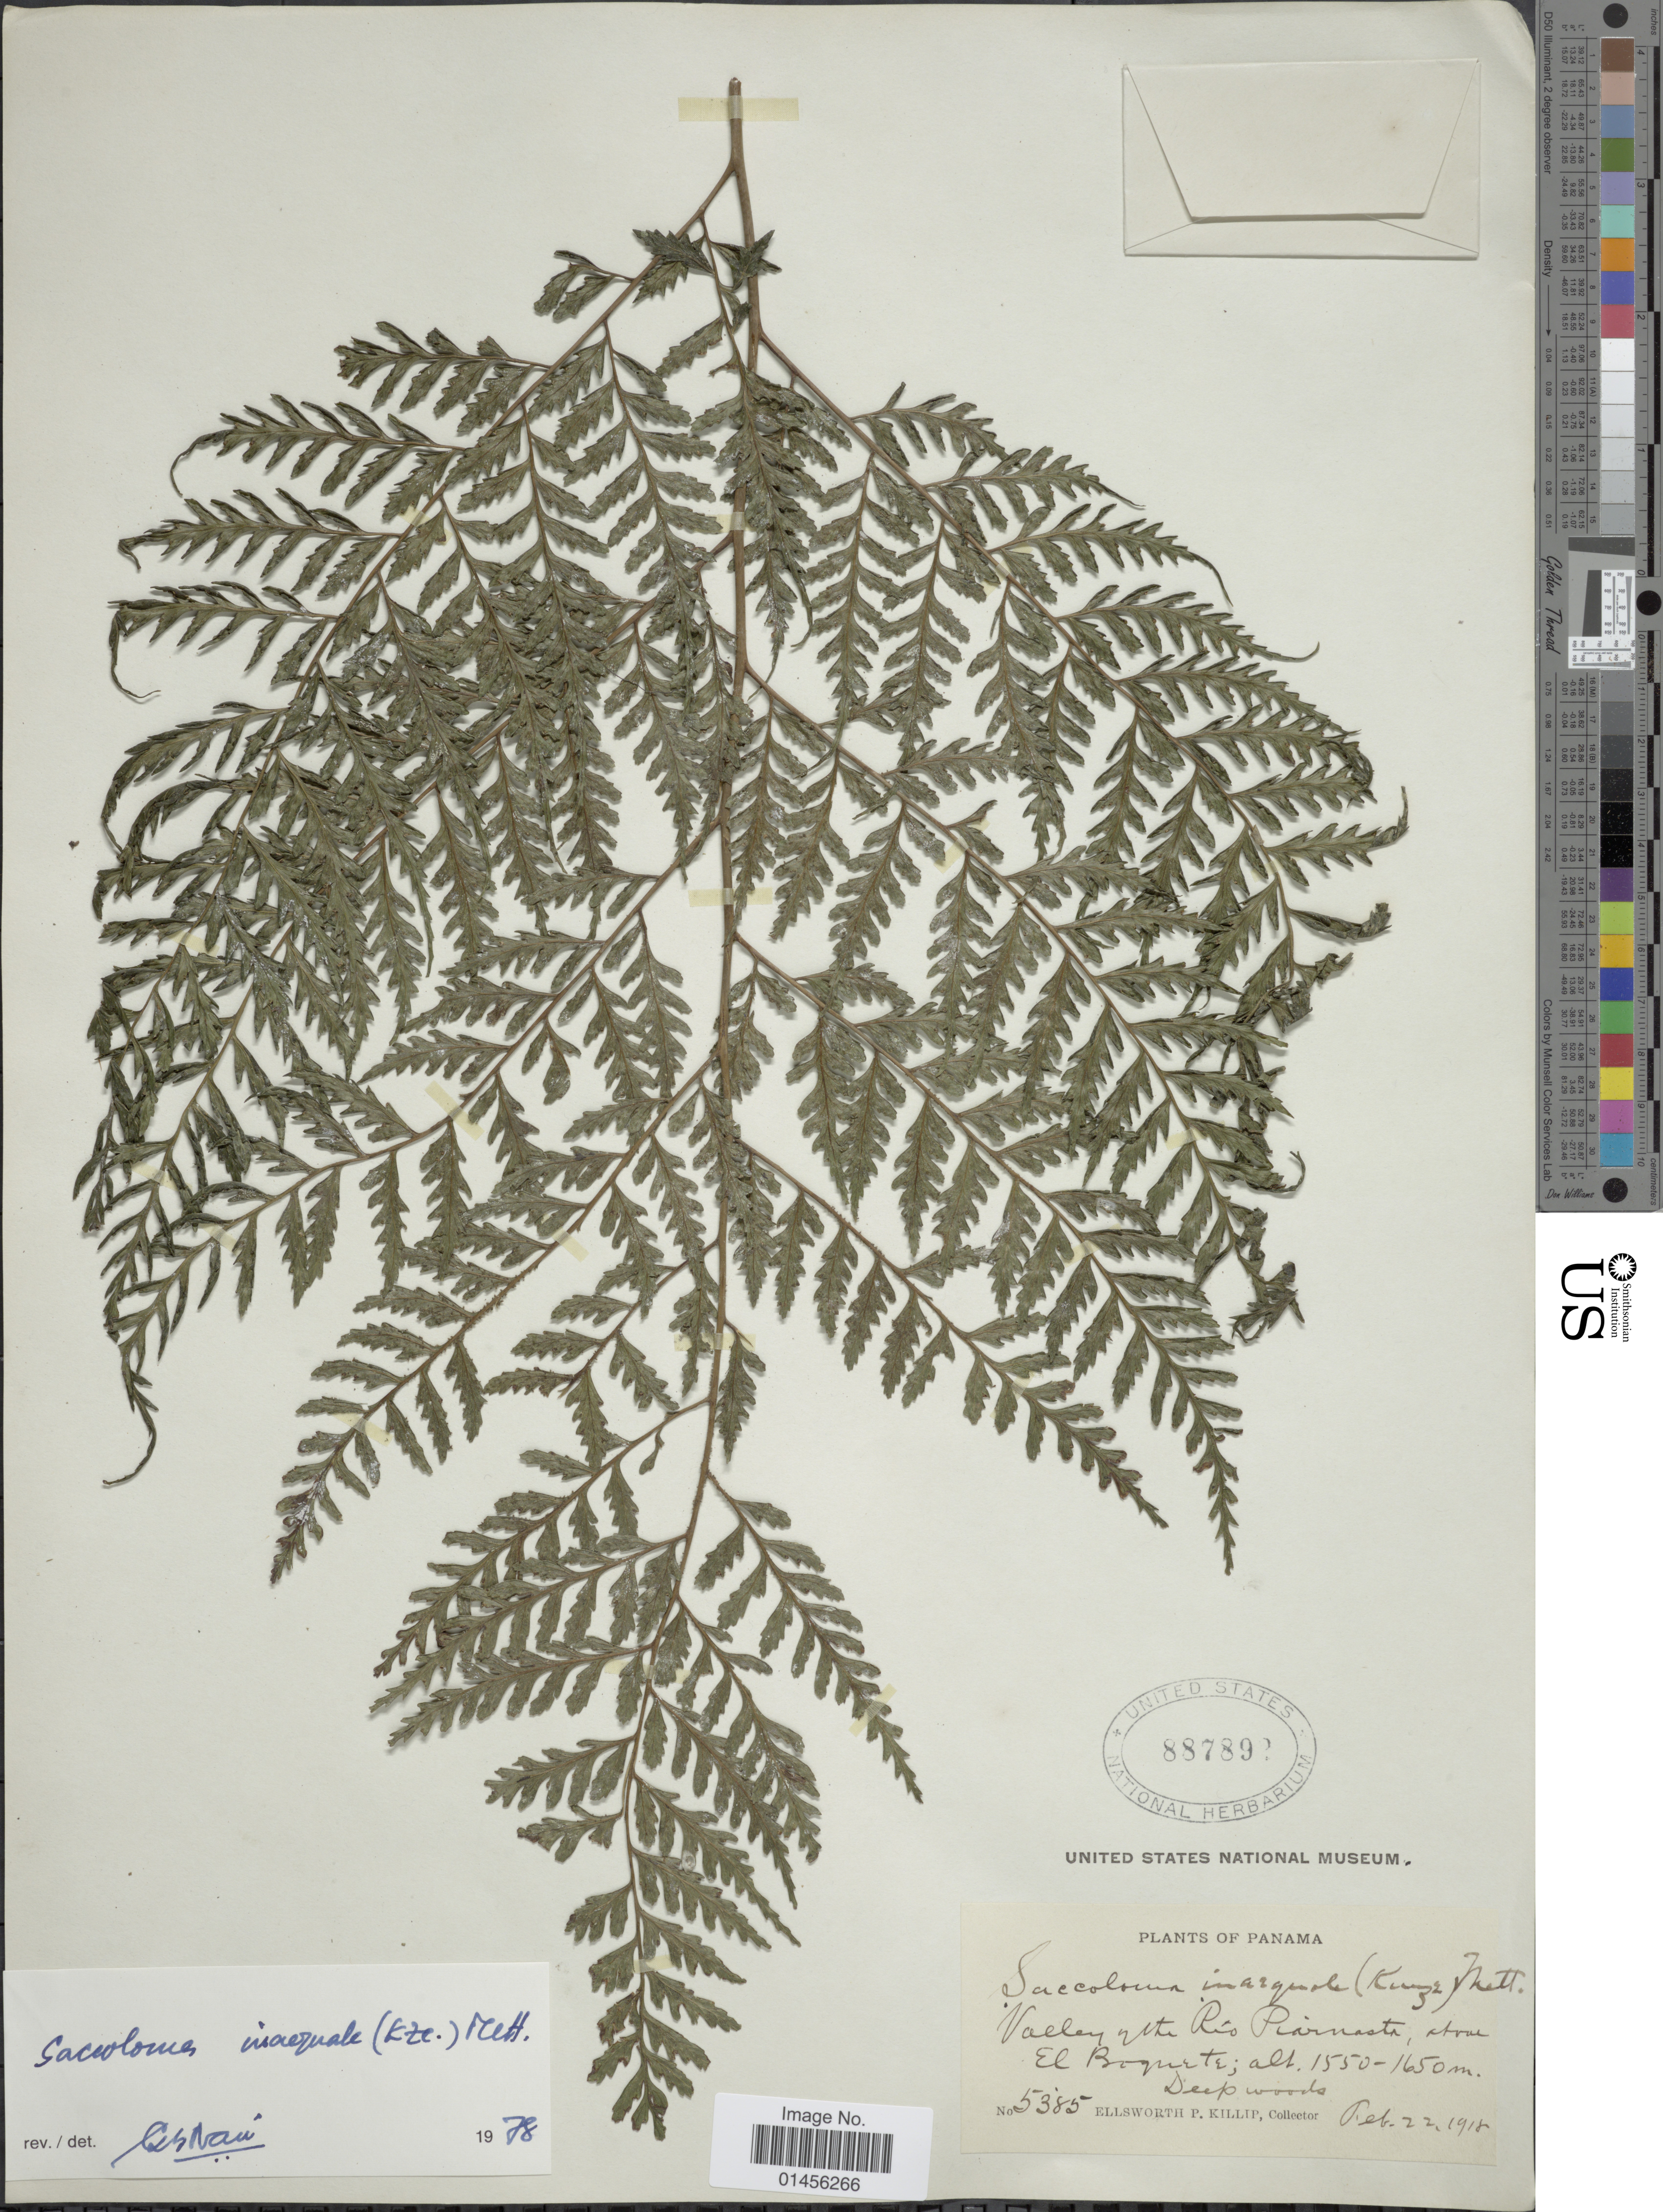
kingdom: Plantae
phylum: Tracheophyta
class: Polypodiopsida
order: Polypodiales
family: Saccolomataceae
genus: Saccoloma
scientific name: Saccoloma inaequale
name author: (Kunze) Mett.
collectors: E. P. Killip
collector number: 5385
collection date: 1918-02-22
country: Panama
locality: Valley of the Rio Piarnasta, above El Boquete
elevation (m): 1550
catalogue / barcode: US 887898